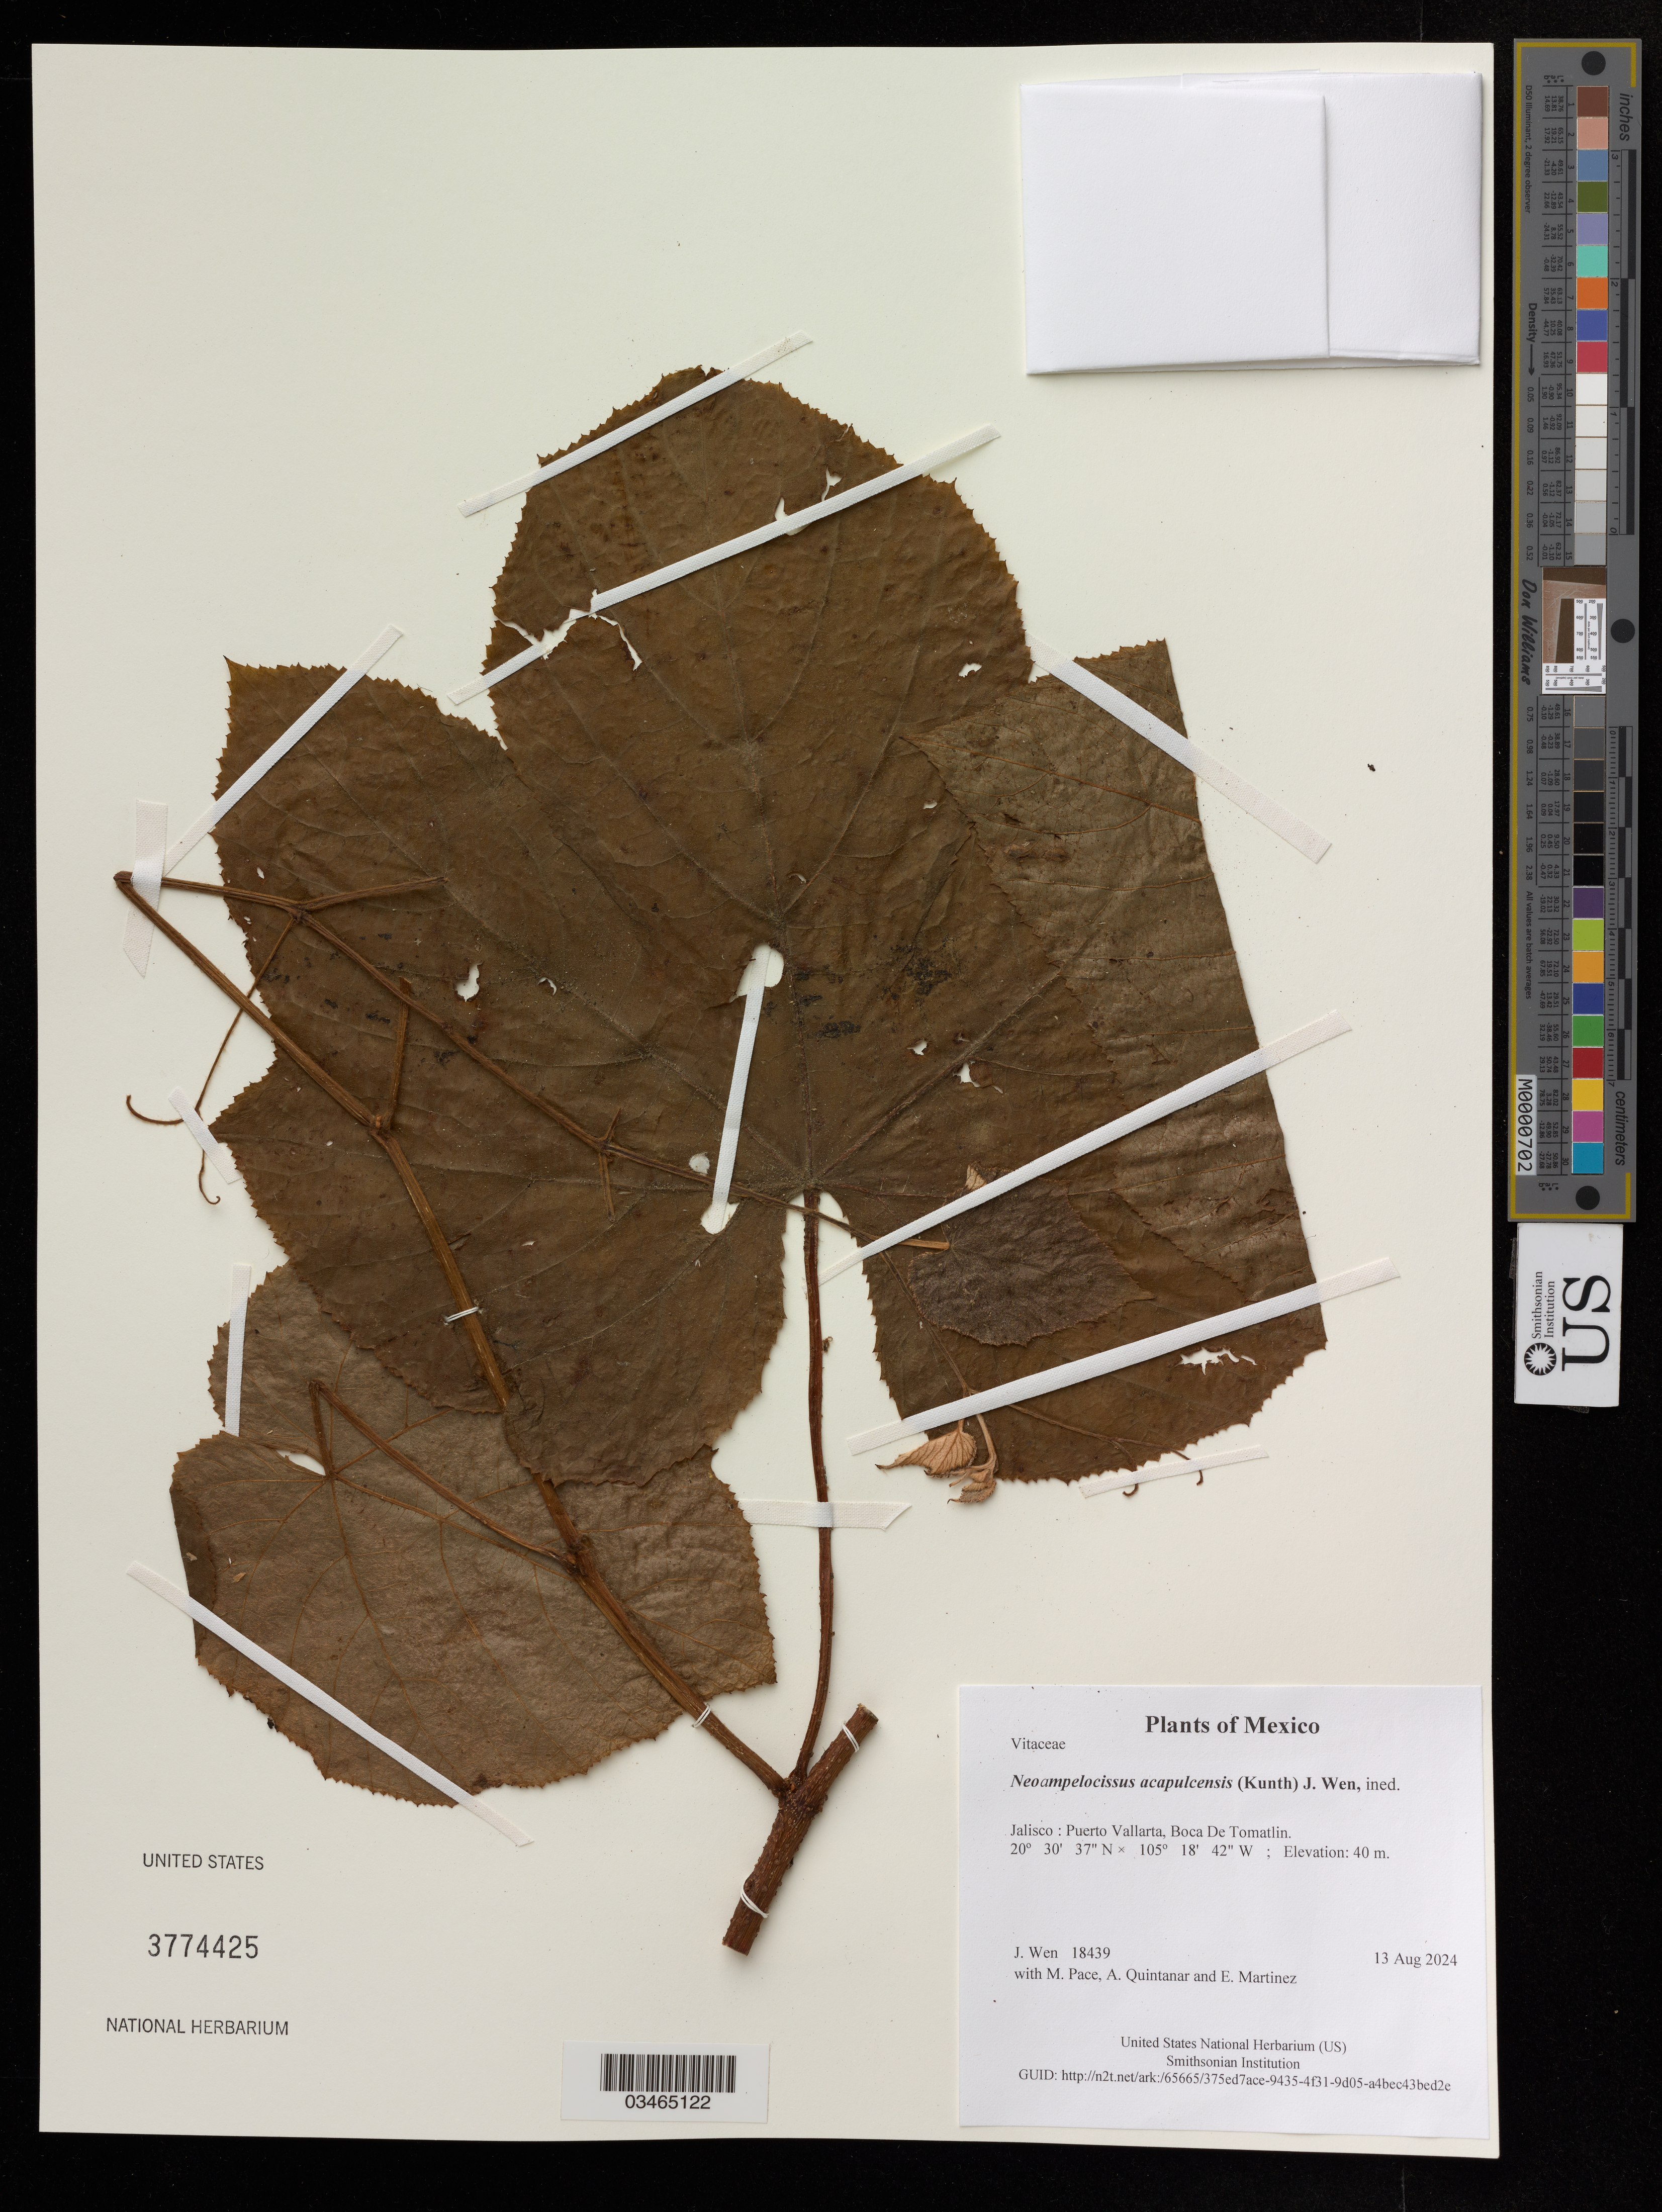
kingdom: Plantae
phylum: Tracheophyta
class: Magnoliopsida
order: Vitales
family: Vitaceae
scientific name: Neoampelocissus acapulcensis, ined.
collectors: J. Wen, M. Pace, A. Quintanar & E. Martínez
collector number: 18439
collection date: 2024-08-13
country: Mexico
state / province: Jalisco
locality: Puerto Vallarta, Boca De Tomatlin.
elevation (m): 40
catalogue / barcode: US 3774425